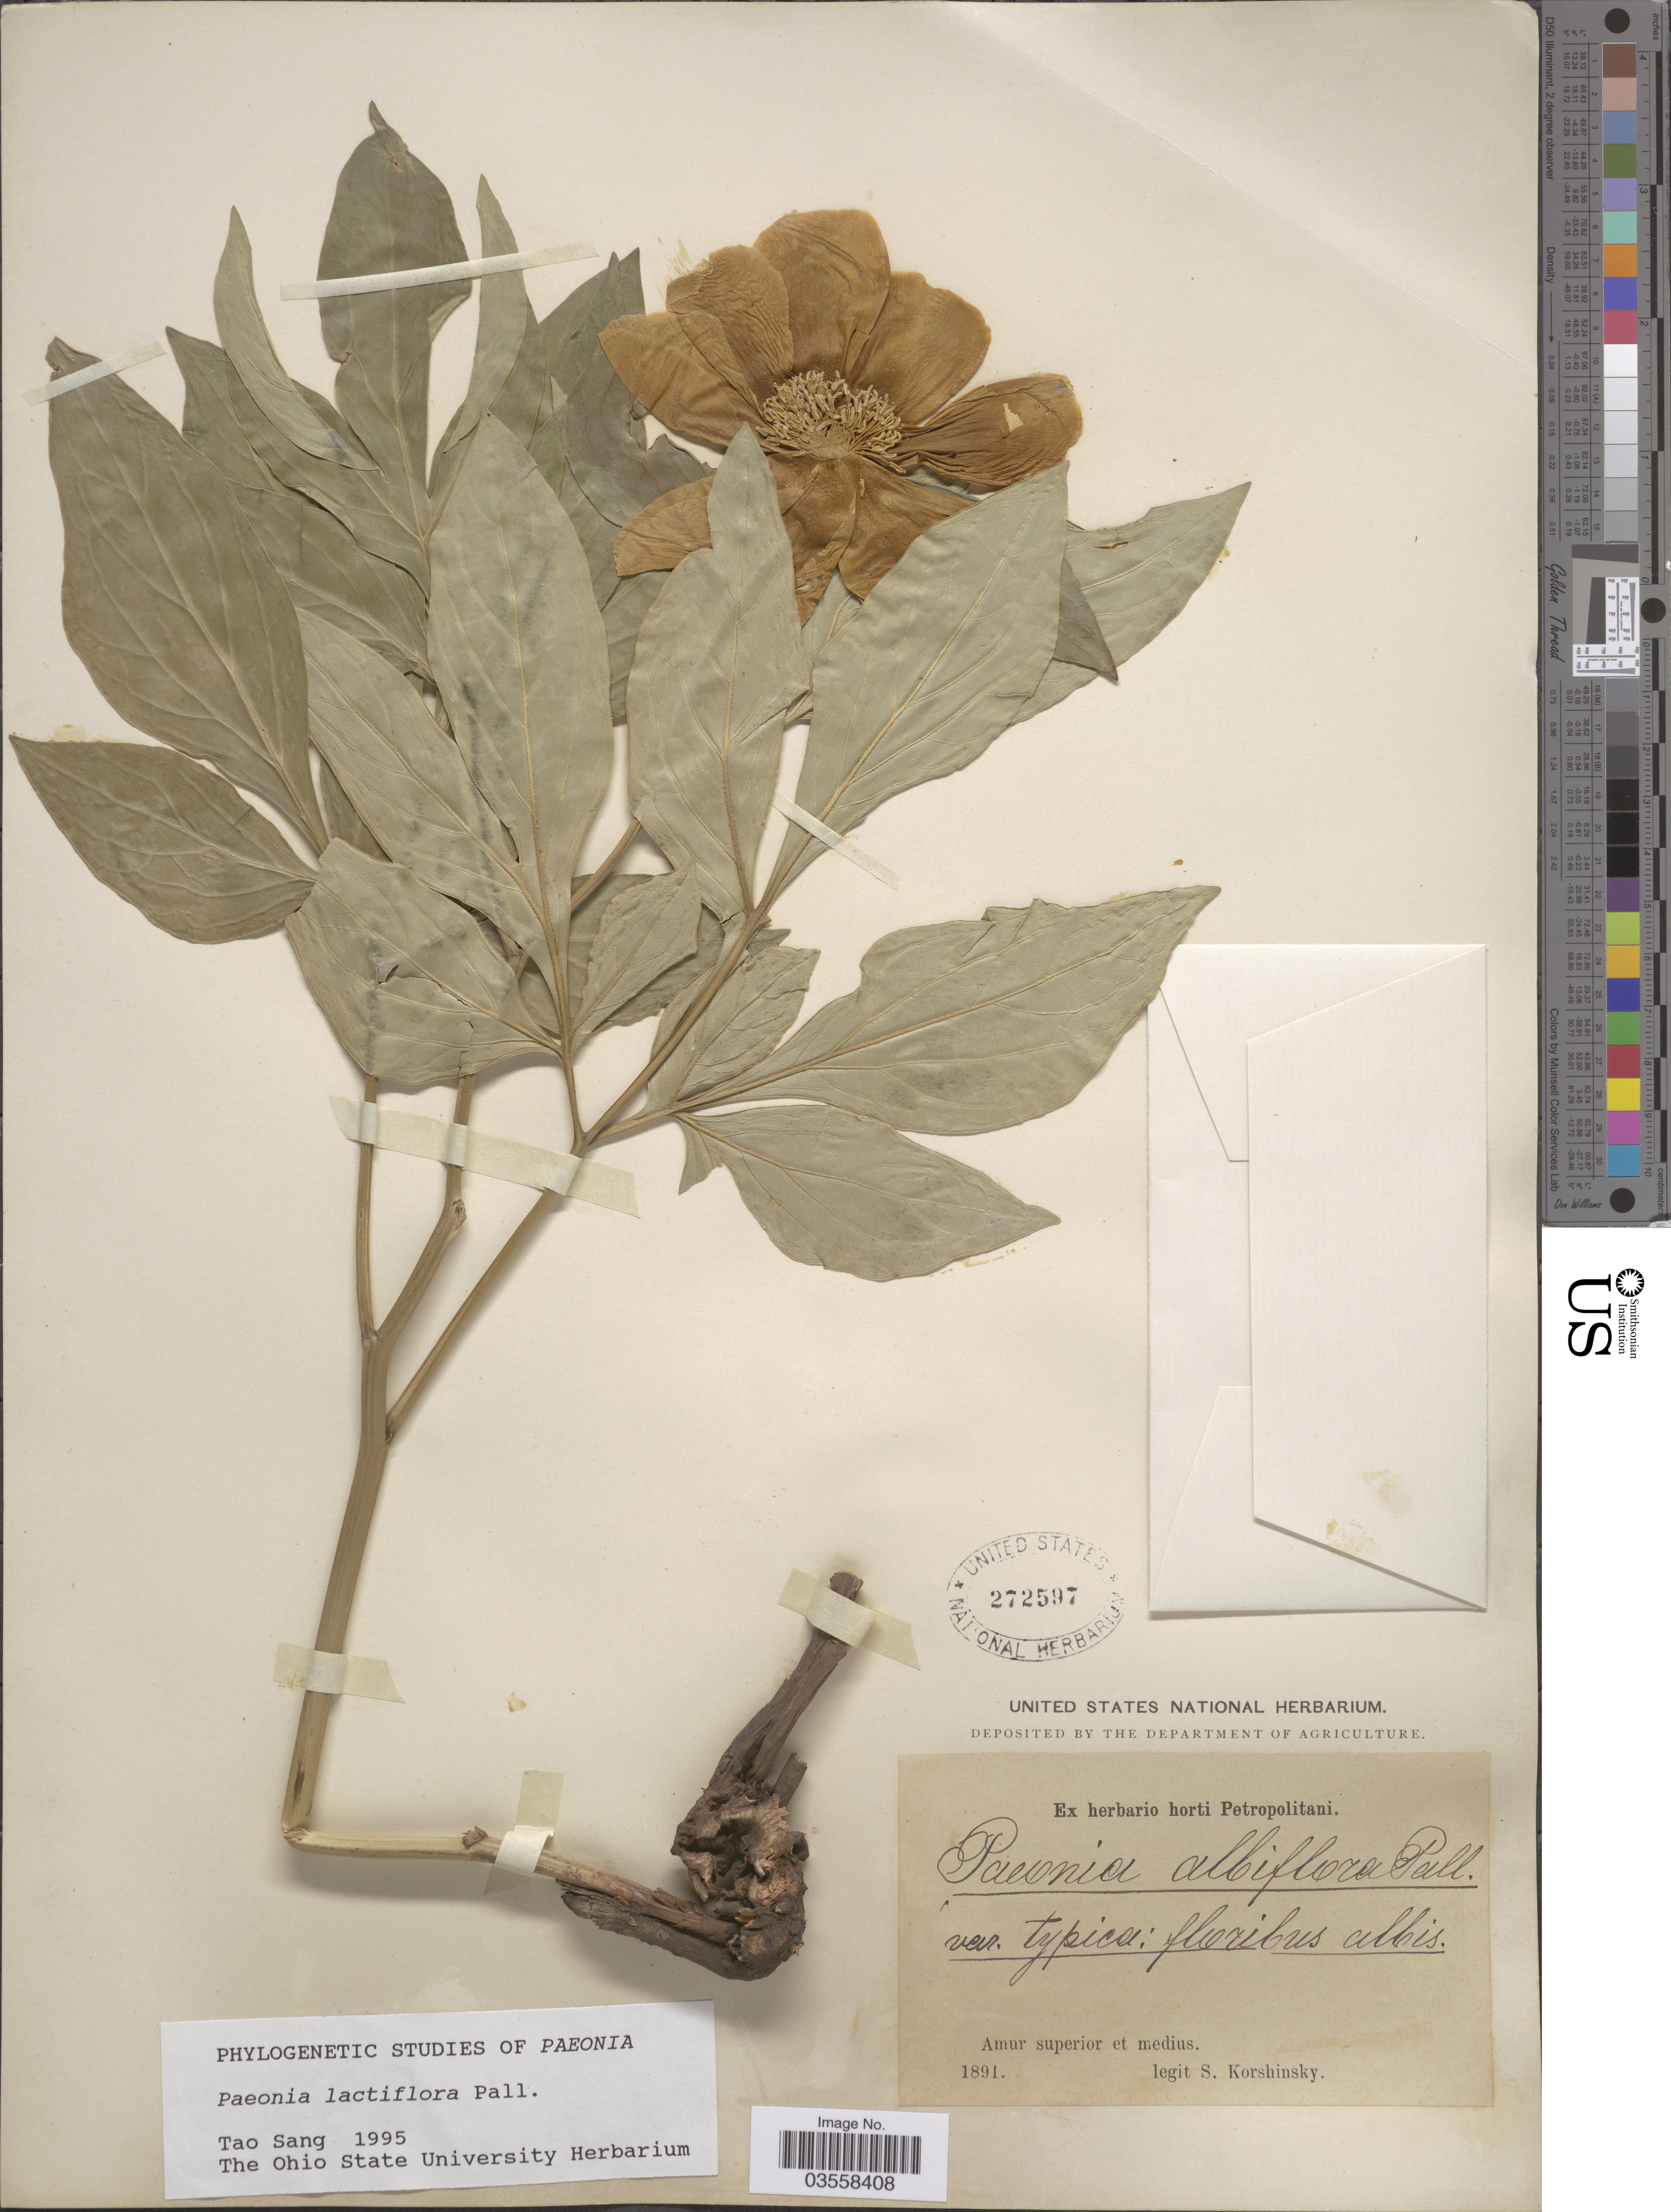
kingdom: Plantae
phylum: Tracheophyta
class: Magnoliopsida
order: Saxifragales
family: Paeoniaceae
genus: Paeonia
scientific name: Paeonia lactiflora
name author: Pall.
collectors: S. I. Korshinsky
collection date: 1891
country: Russian Federation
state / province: Amur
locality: Amur superior et medius.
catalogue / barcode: US 272597